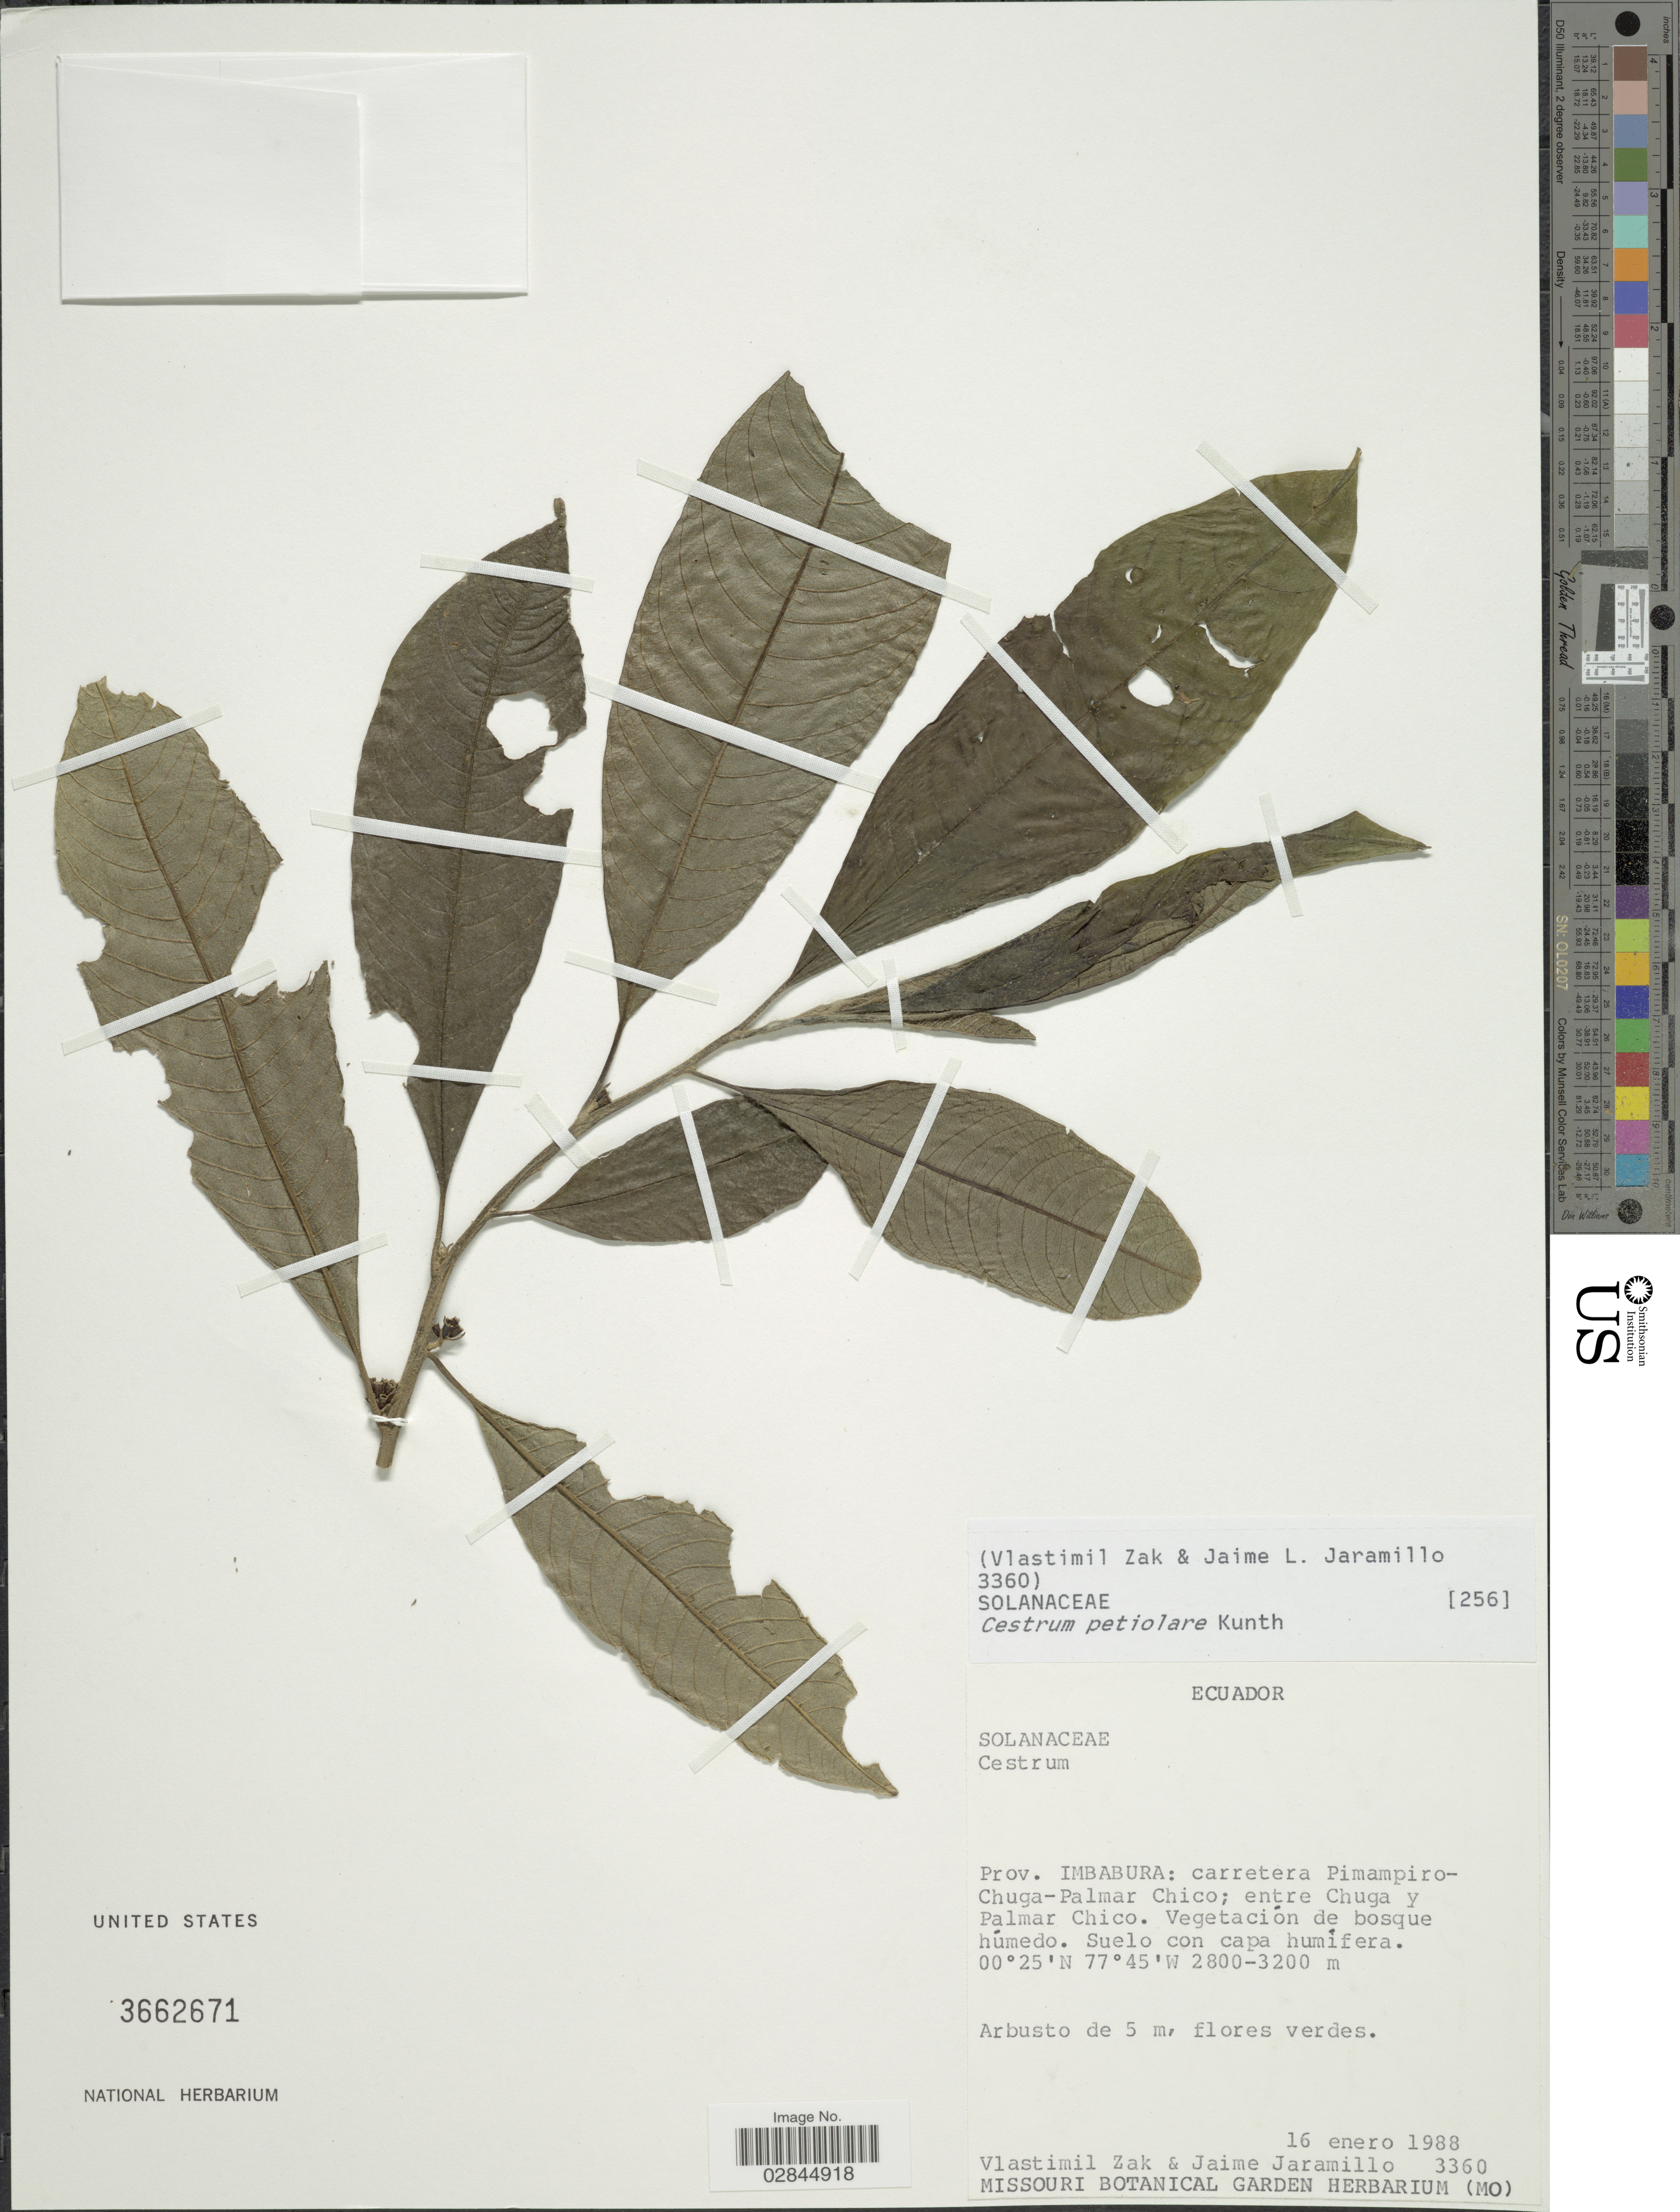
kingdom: Plantae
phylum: Tracheophyta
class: Magnoliopsida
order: Solanales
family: Solanaceae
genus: Cestrum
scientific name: Cestrum petiolare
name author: Kunth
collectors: V. Zak & J. Jaramillo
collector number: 3360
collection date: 1988-01-16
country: Ecuador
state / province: Imbabura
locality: Carretera Pimampiro-Chuga-Palmar Chico; entre Chuga y Palmar Chico.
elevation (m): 2800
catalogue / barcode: US 3662671